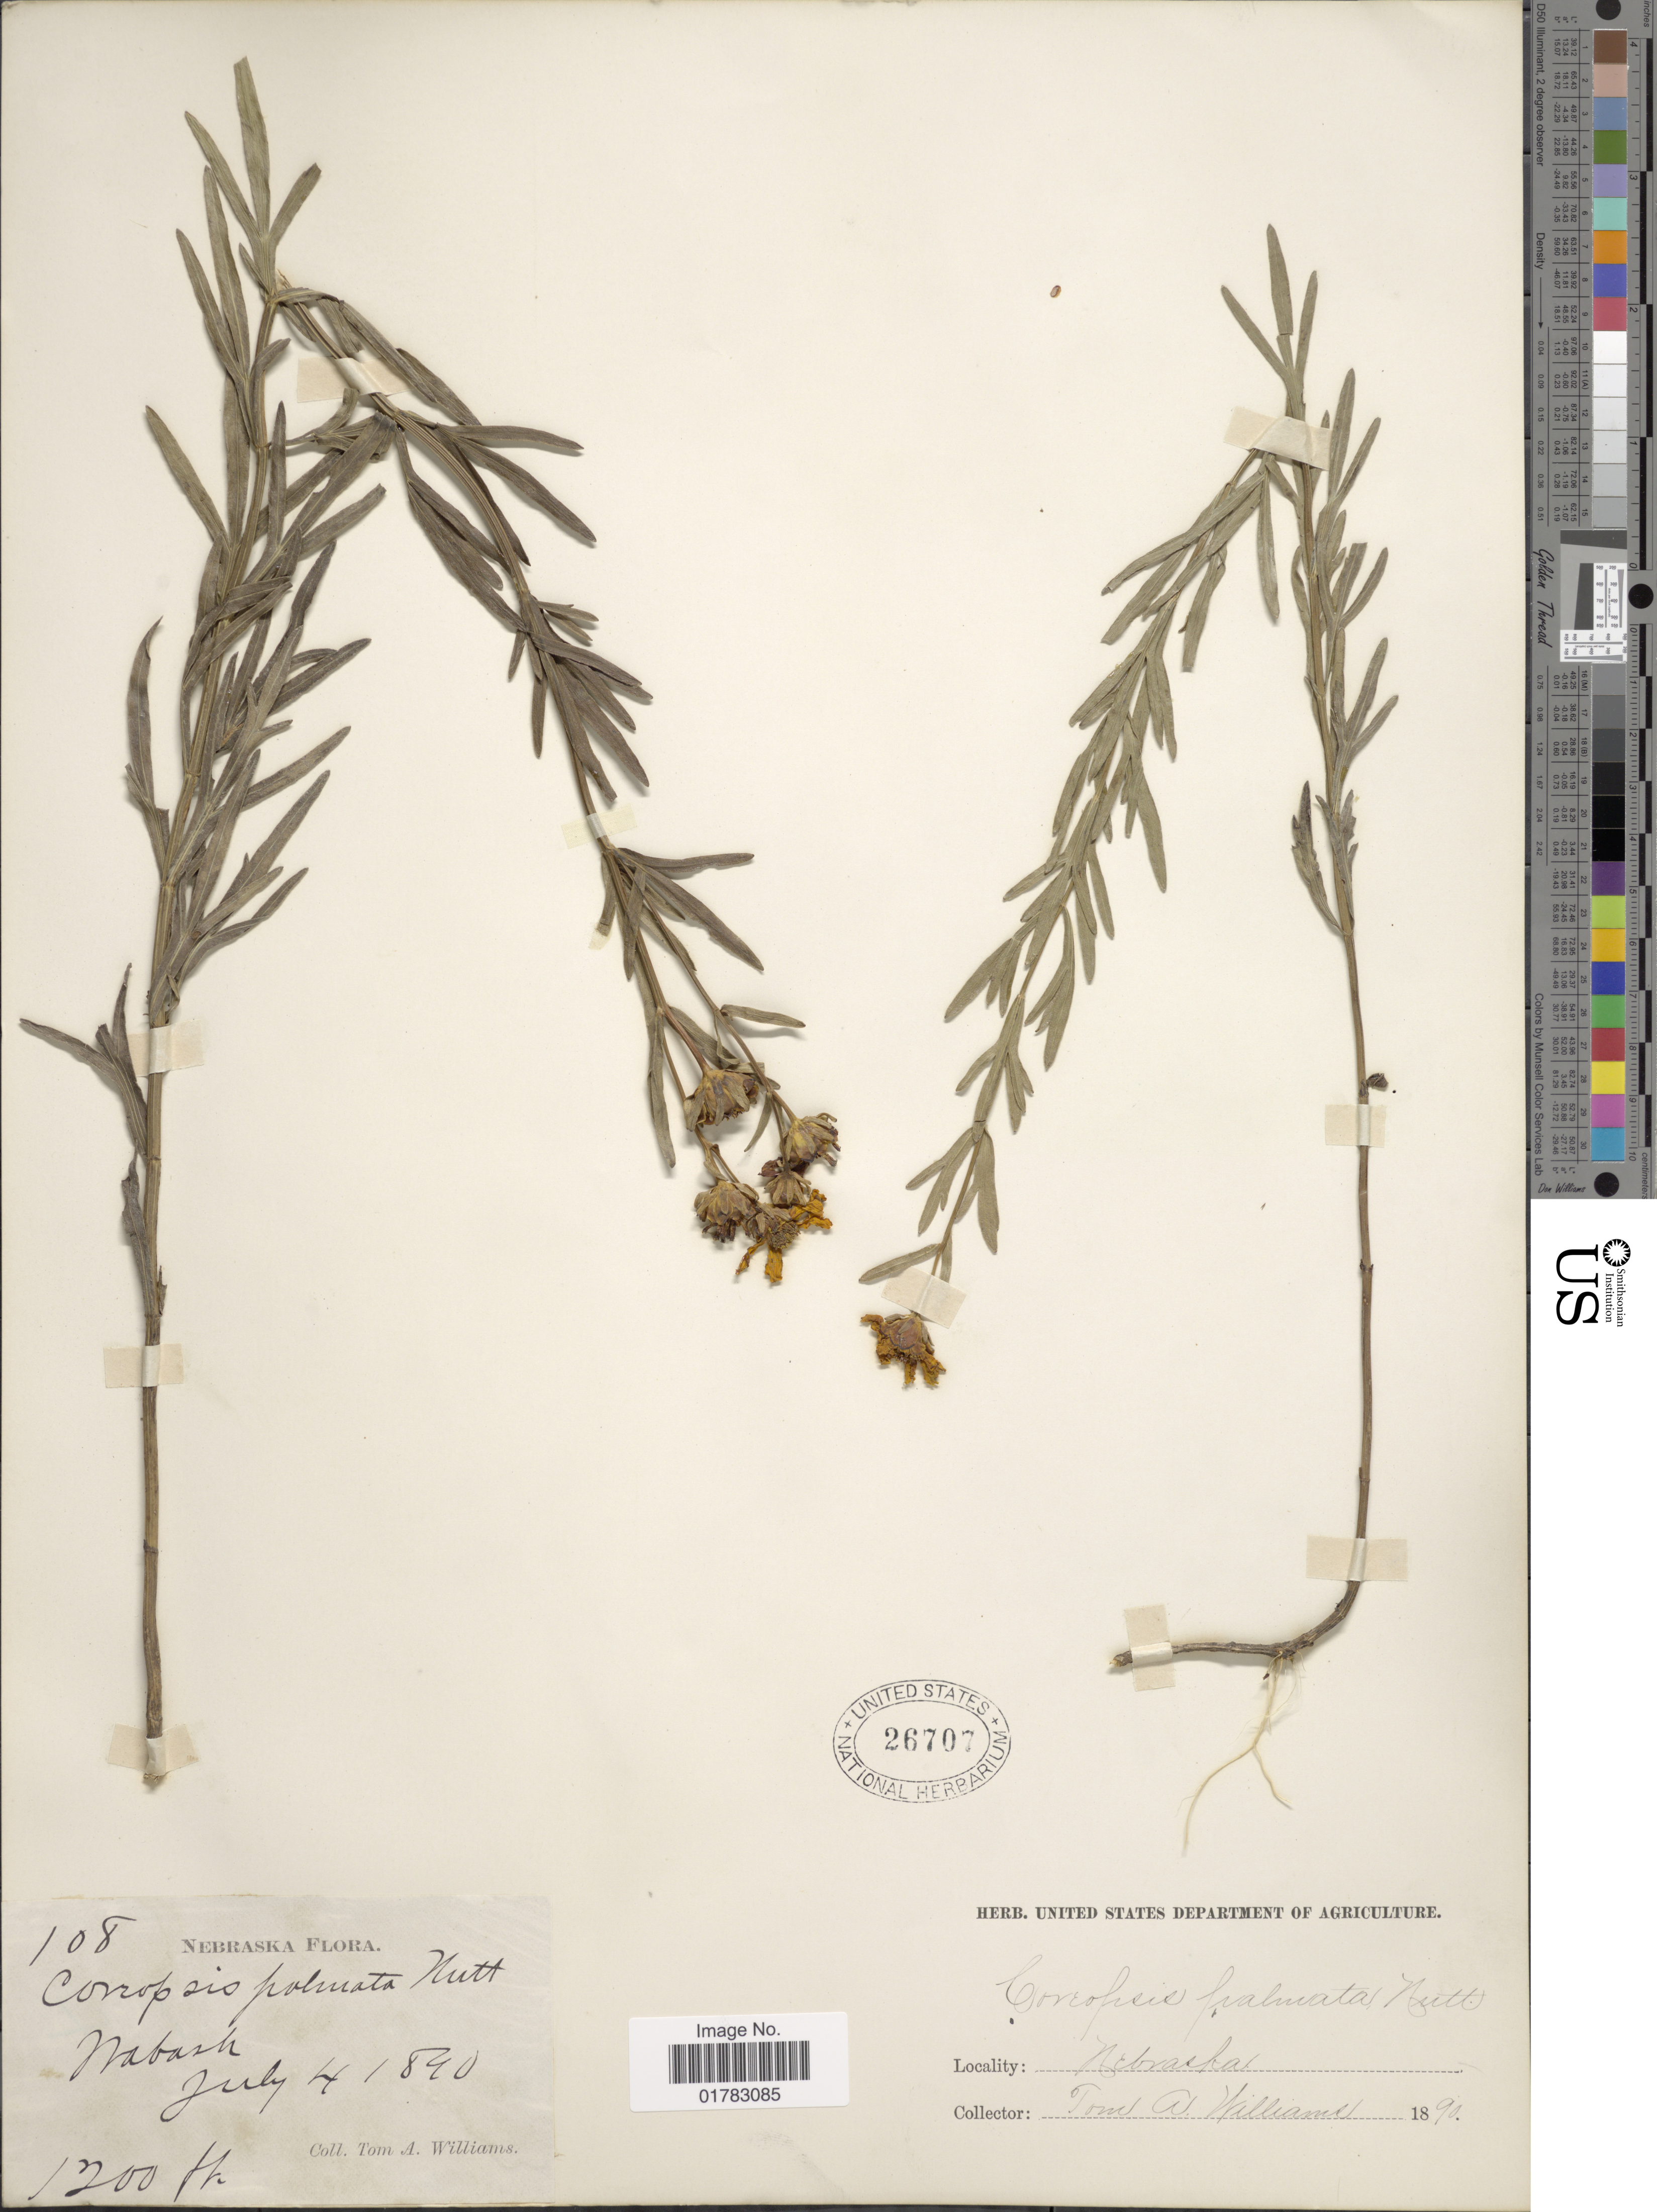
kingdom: Plantae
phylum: Tracheophyta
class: Magnoliopsida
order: Asterales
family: Asteraceae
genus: Coreopsis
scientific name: Coreopsis palmata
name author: Nutt.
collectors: T. A. Williams (herbarium)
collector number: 108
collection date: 1890-07-04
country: United States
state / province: Nebraska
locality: Nabash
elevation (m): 366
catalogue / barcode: US 26707